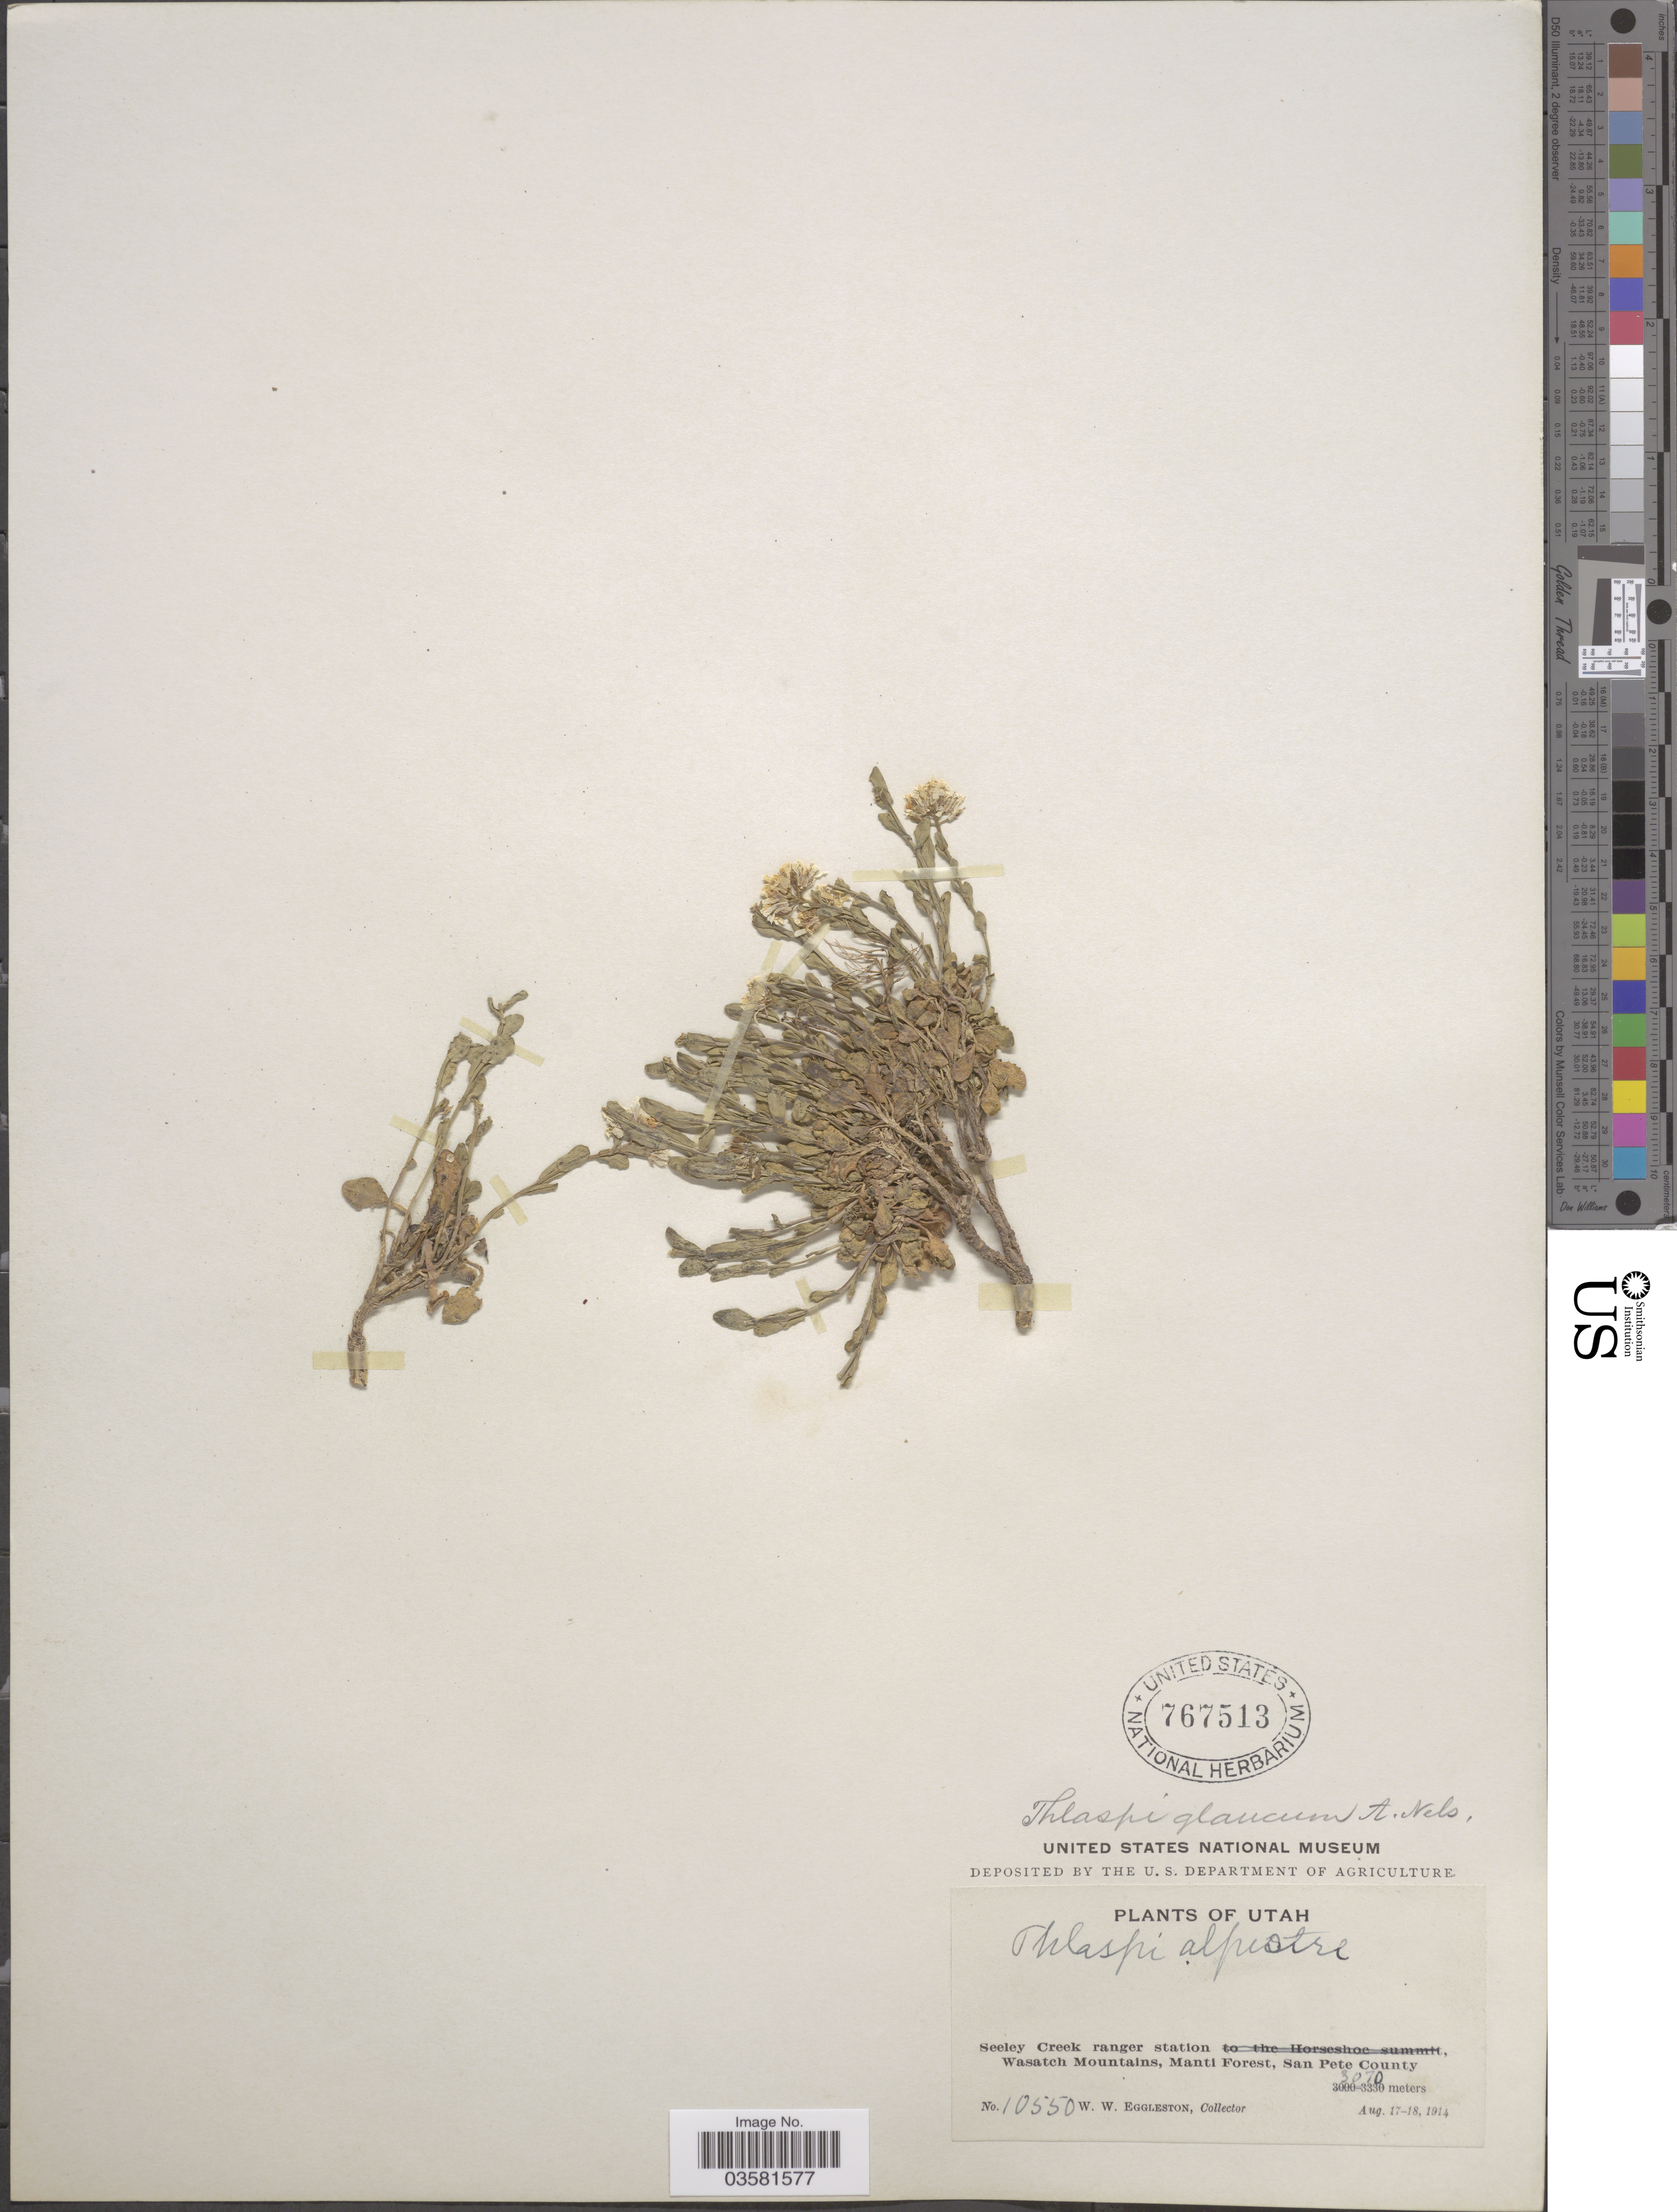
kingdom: Plantae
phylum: Tracheophyta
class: Magnoliopsida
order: Brassicales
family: Brassicaceae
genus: Thlaspi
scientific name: Thlaspi fendleri var. glaucum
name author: (A. Nelson) C.L. Hitchc.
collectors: W. W. Eggleston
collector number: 10550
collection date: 1914-08-17/1914-08-18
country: United States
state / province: Utah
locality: Seeley Creek ranger station, Wasatch Mountains, Manti Forest, San Pete County.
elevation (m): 3070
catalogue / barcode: US 767513